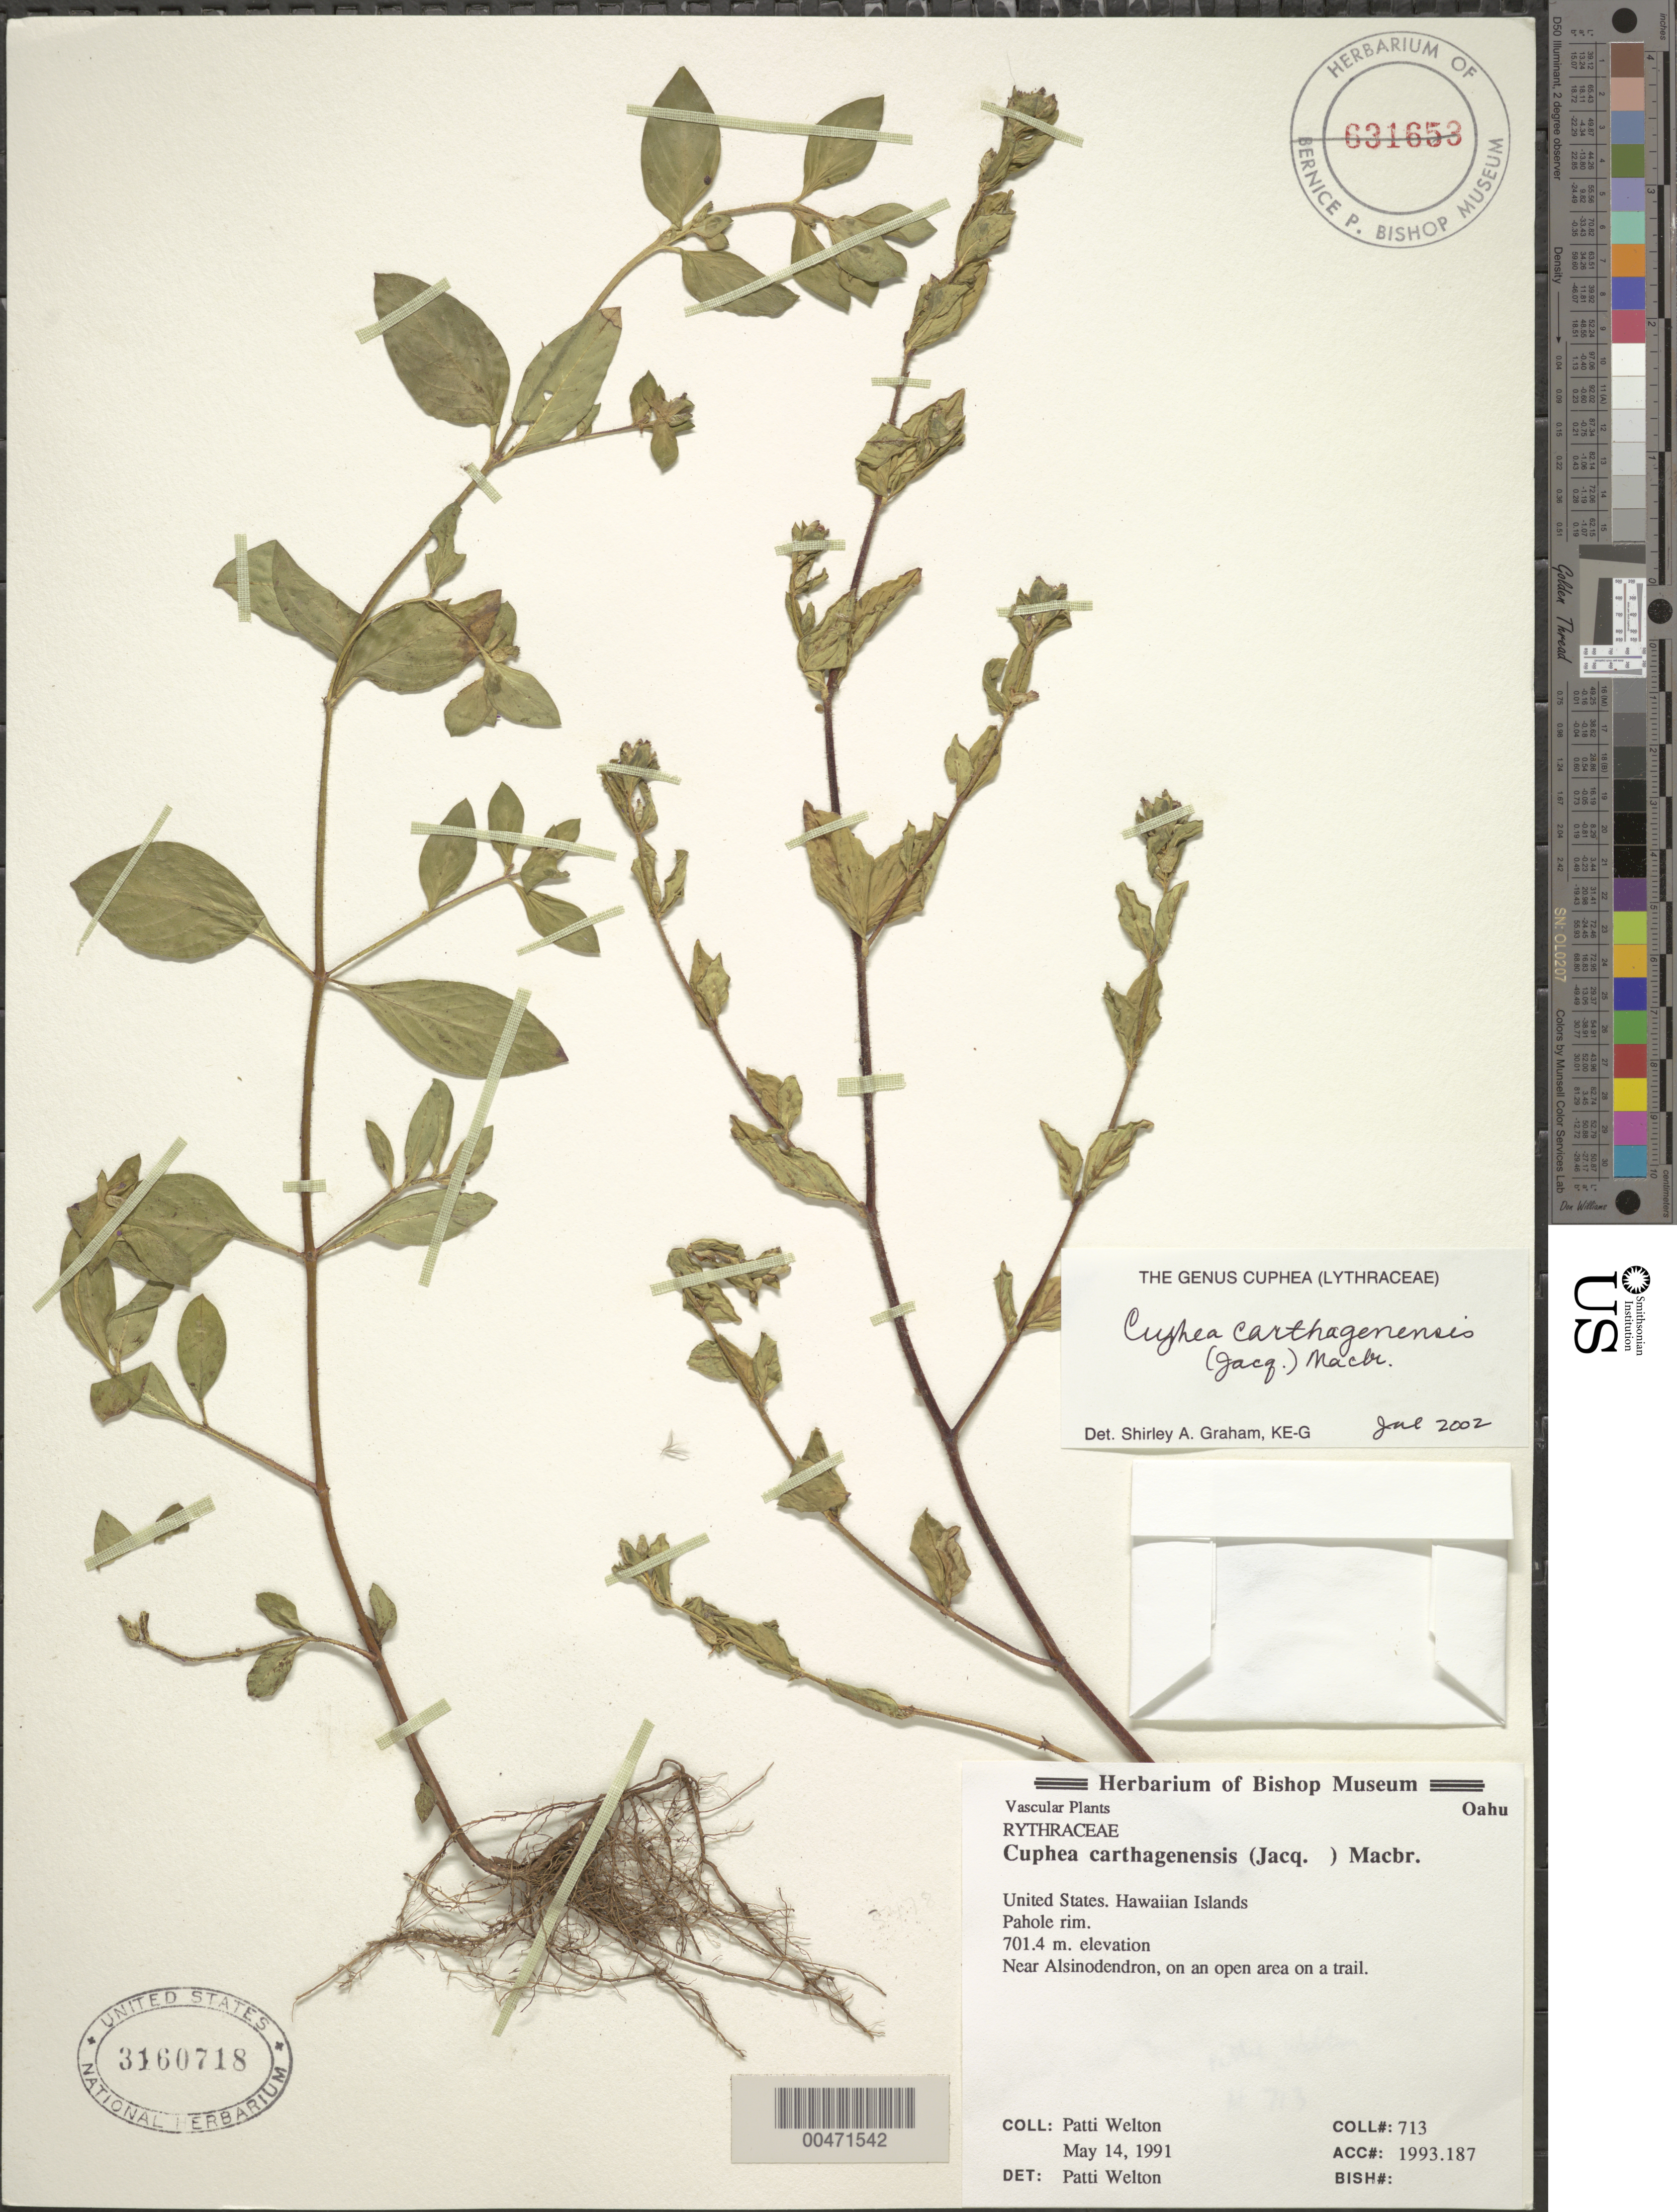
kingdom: Plantae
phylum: Tracheophyta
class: Magnoliopsida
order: Myrtales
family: Lythraceae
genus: Cuphea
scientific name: Cuphea carthagenensis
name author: (Jacq.) J.F. Macbr.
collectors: P. Welton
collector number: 713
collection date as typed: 14 May 1991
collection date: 1991-05-14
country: United States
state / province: Hawaii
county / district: Honolulu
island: Oahu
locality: Pahole Rim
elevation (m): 701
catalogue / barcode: US 3160718